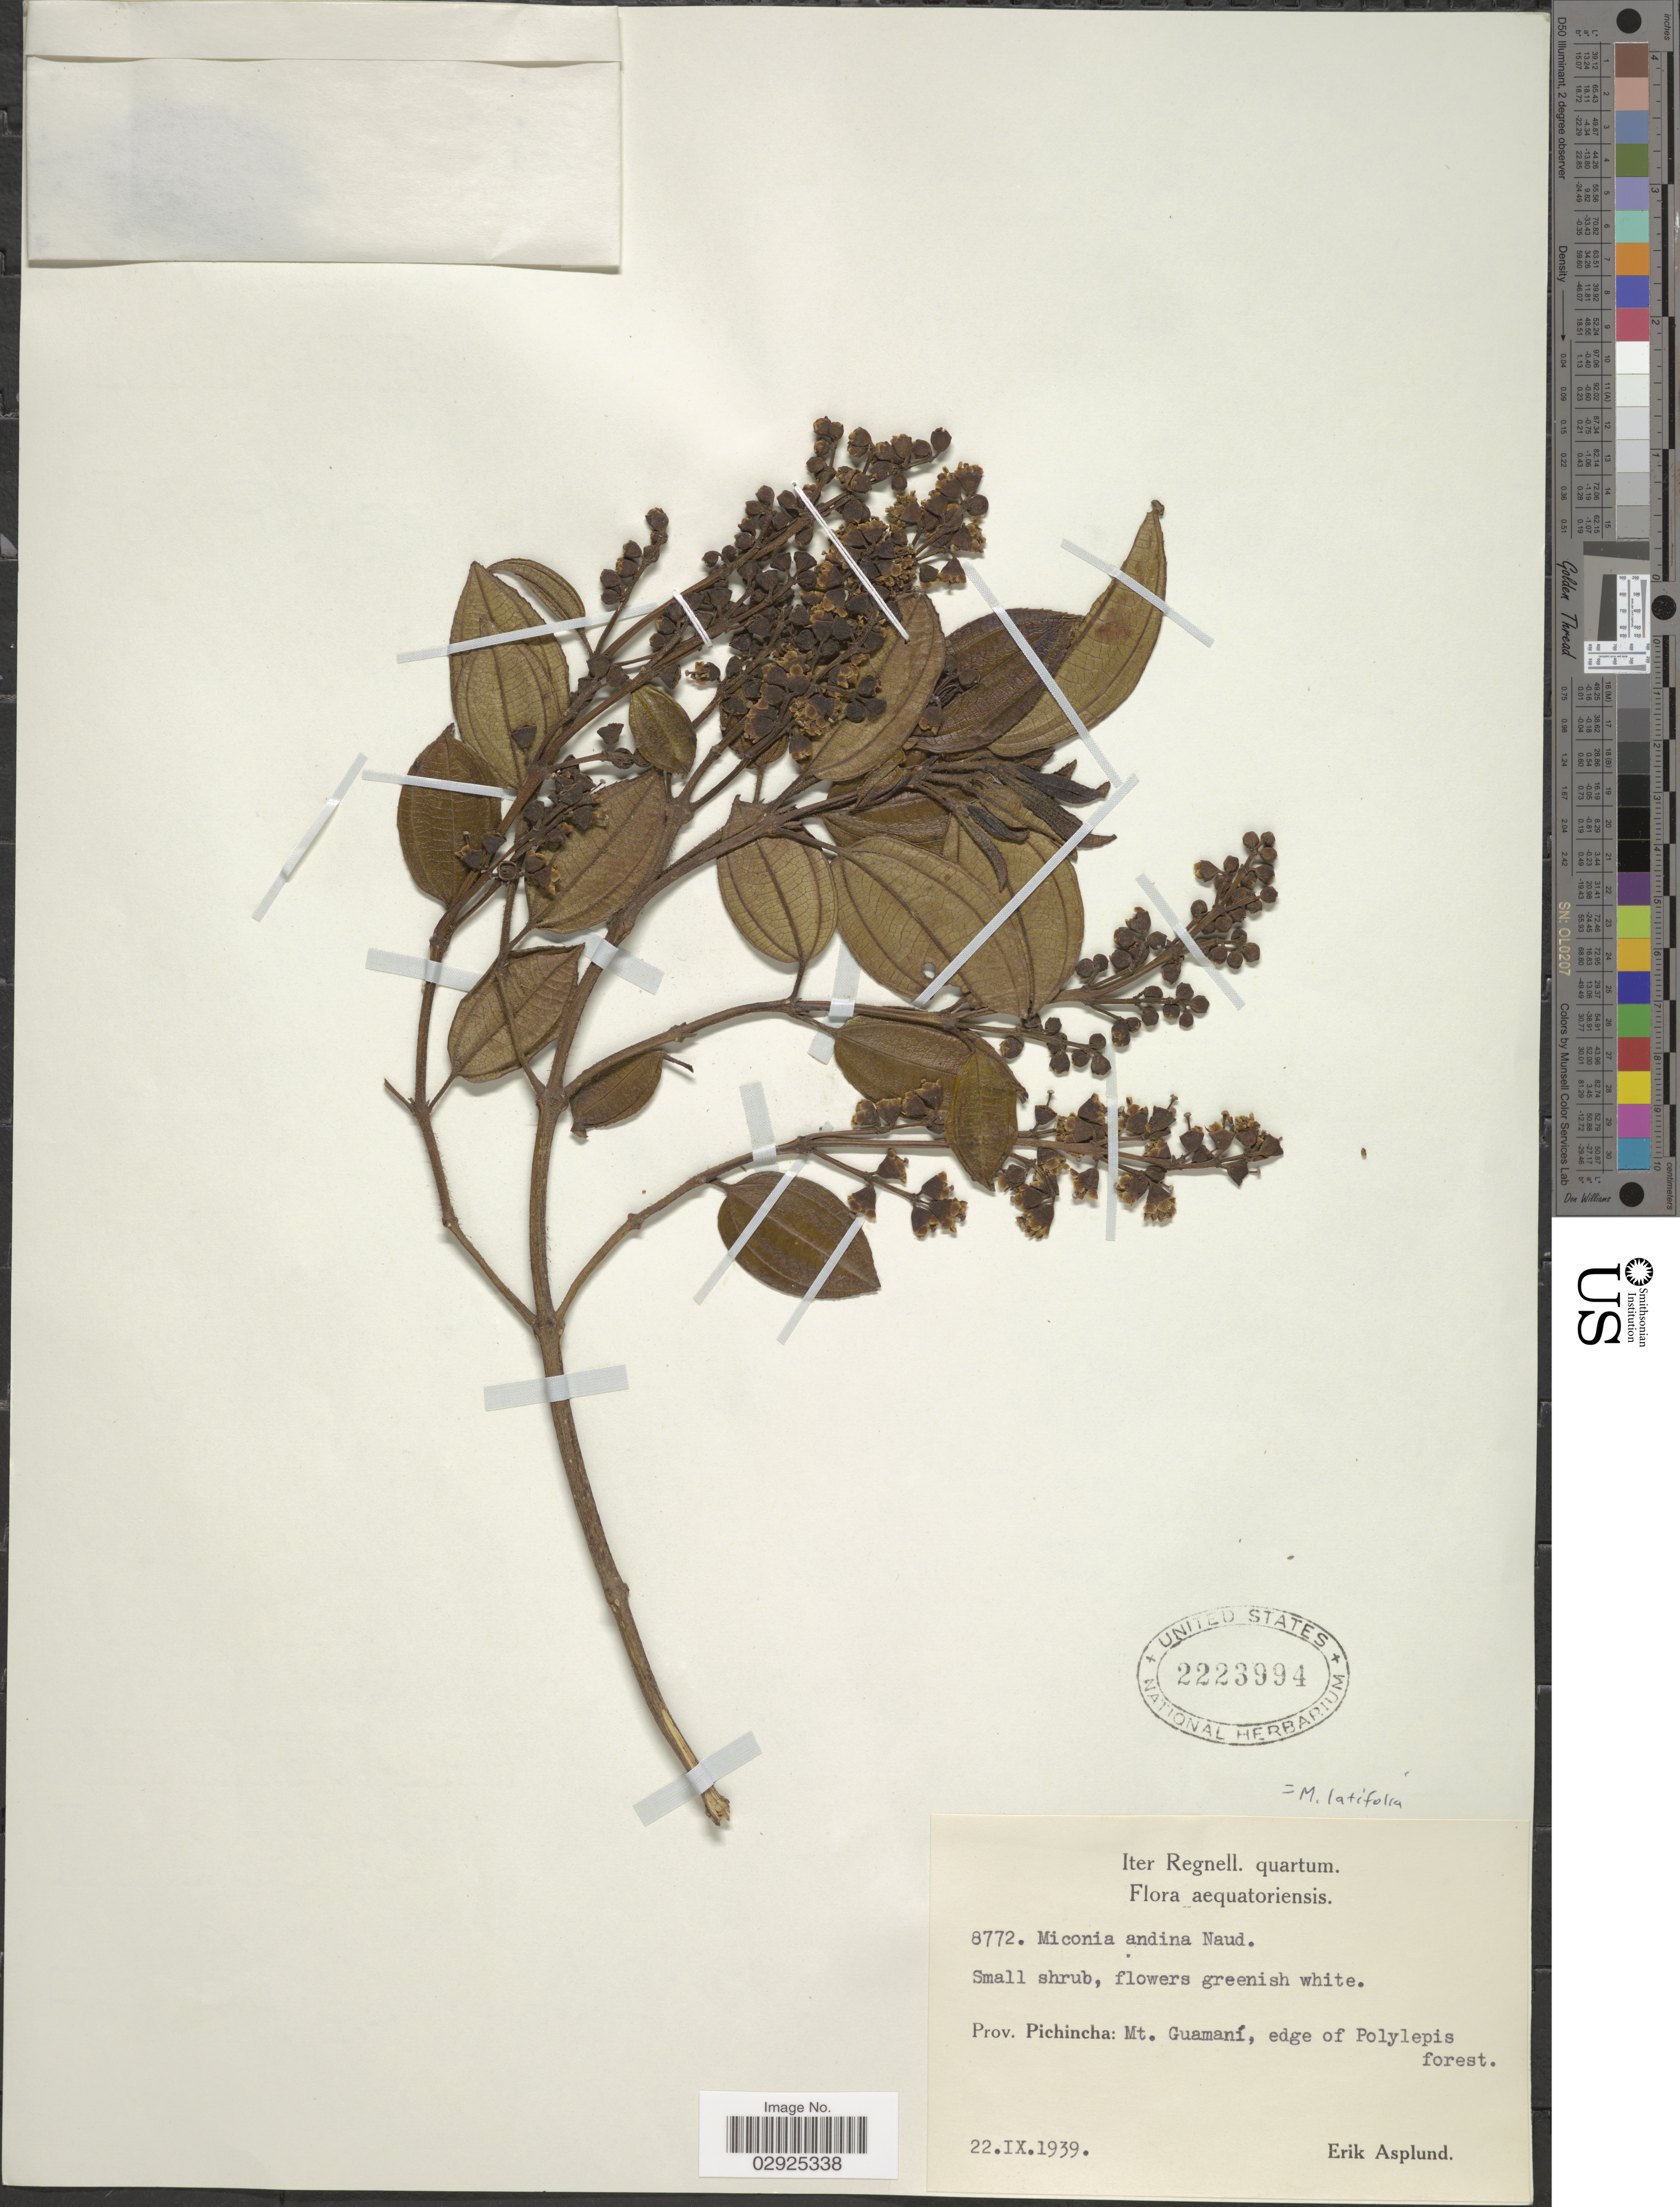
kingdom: Plantae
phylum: Tracheophyta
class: Magnoliopsida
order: Myrtales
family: Melastomataceae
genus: Miconia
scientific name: Miconia andina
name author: (Naudin) Naudin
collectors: E. Asplund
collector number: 8772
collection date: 1939-09-22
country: Ecuador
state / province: Pichincha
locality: Prov. Pichincha: Mt. Guamaní, edge of Polylepis forest.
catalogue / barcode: US 2223994